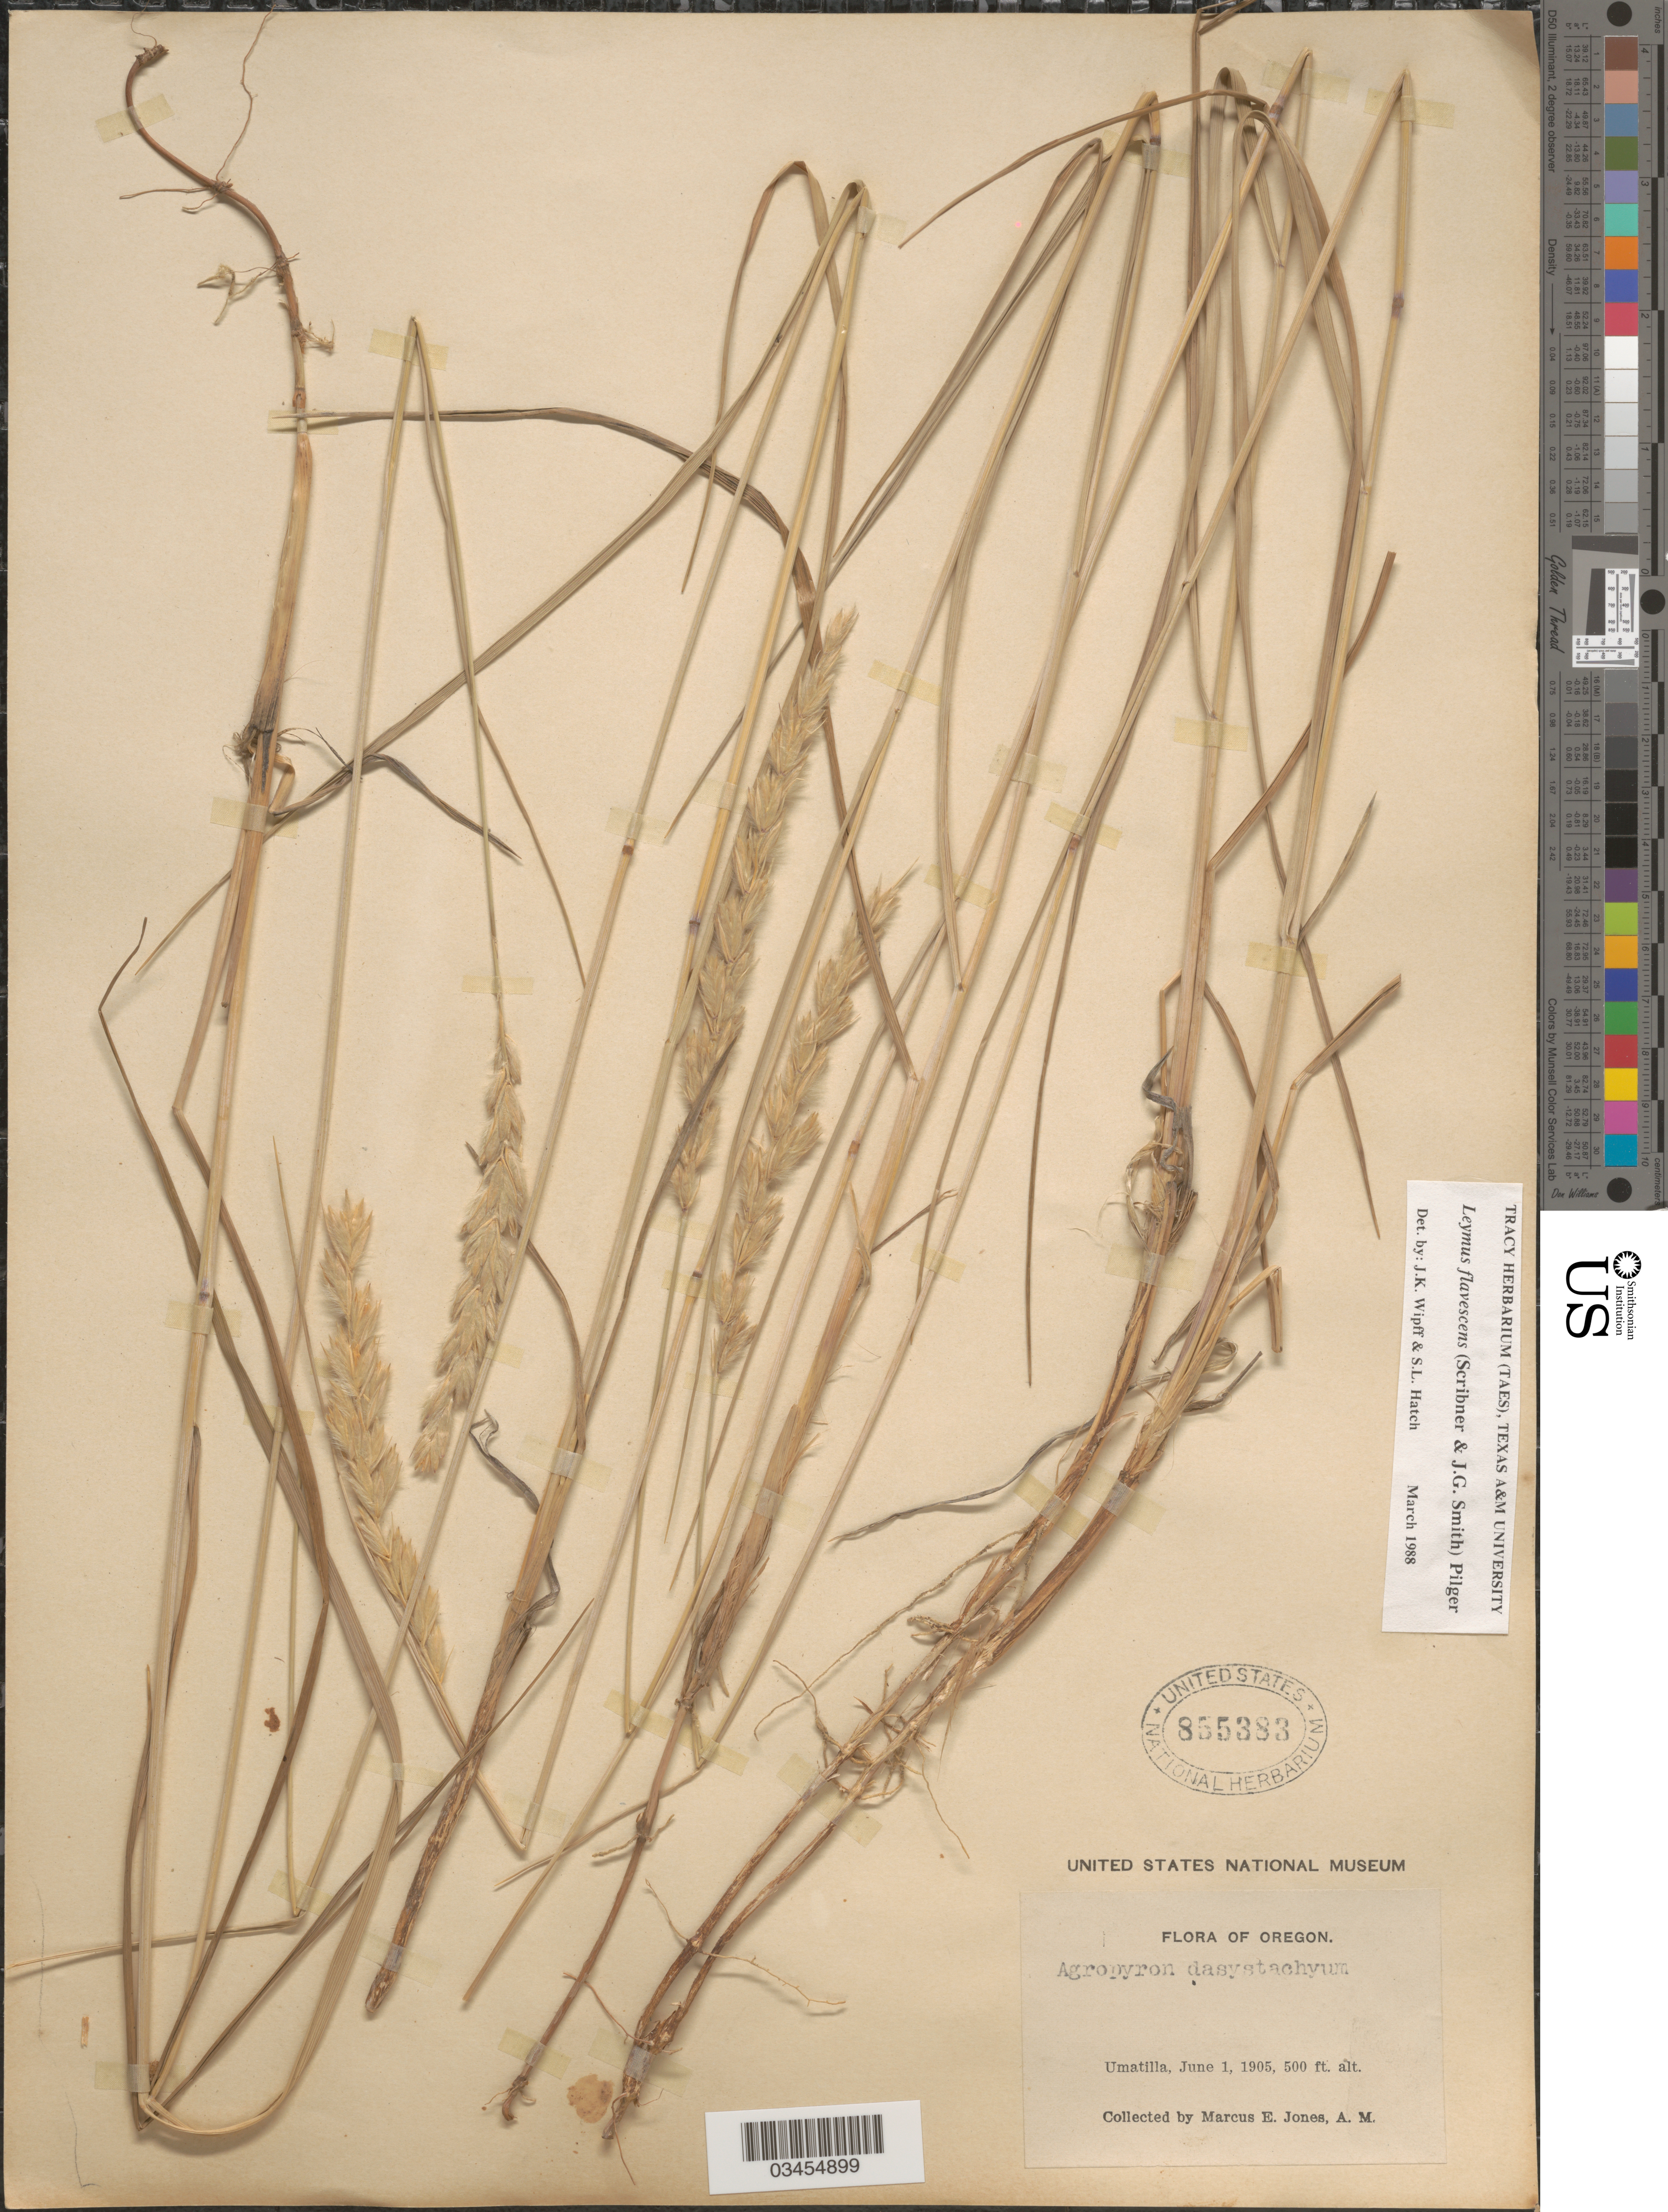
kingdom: Plantae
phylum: Tracheophyta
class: Liliopsida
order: Poales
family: Poaceae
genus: Leymus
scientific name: Leymus flavescens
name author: (Scribn. & J.G. Sm.) Pilg.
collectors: M. E. Jones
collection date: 1905-06-01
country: United States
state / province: Oregon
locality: Umatilla.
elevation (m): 152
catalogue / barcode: US 855383